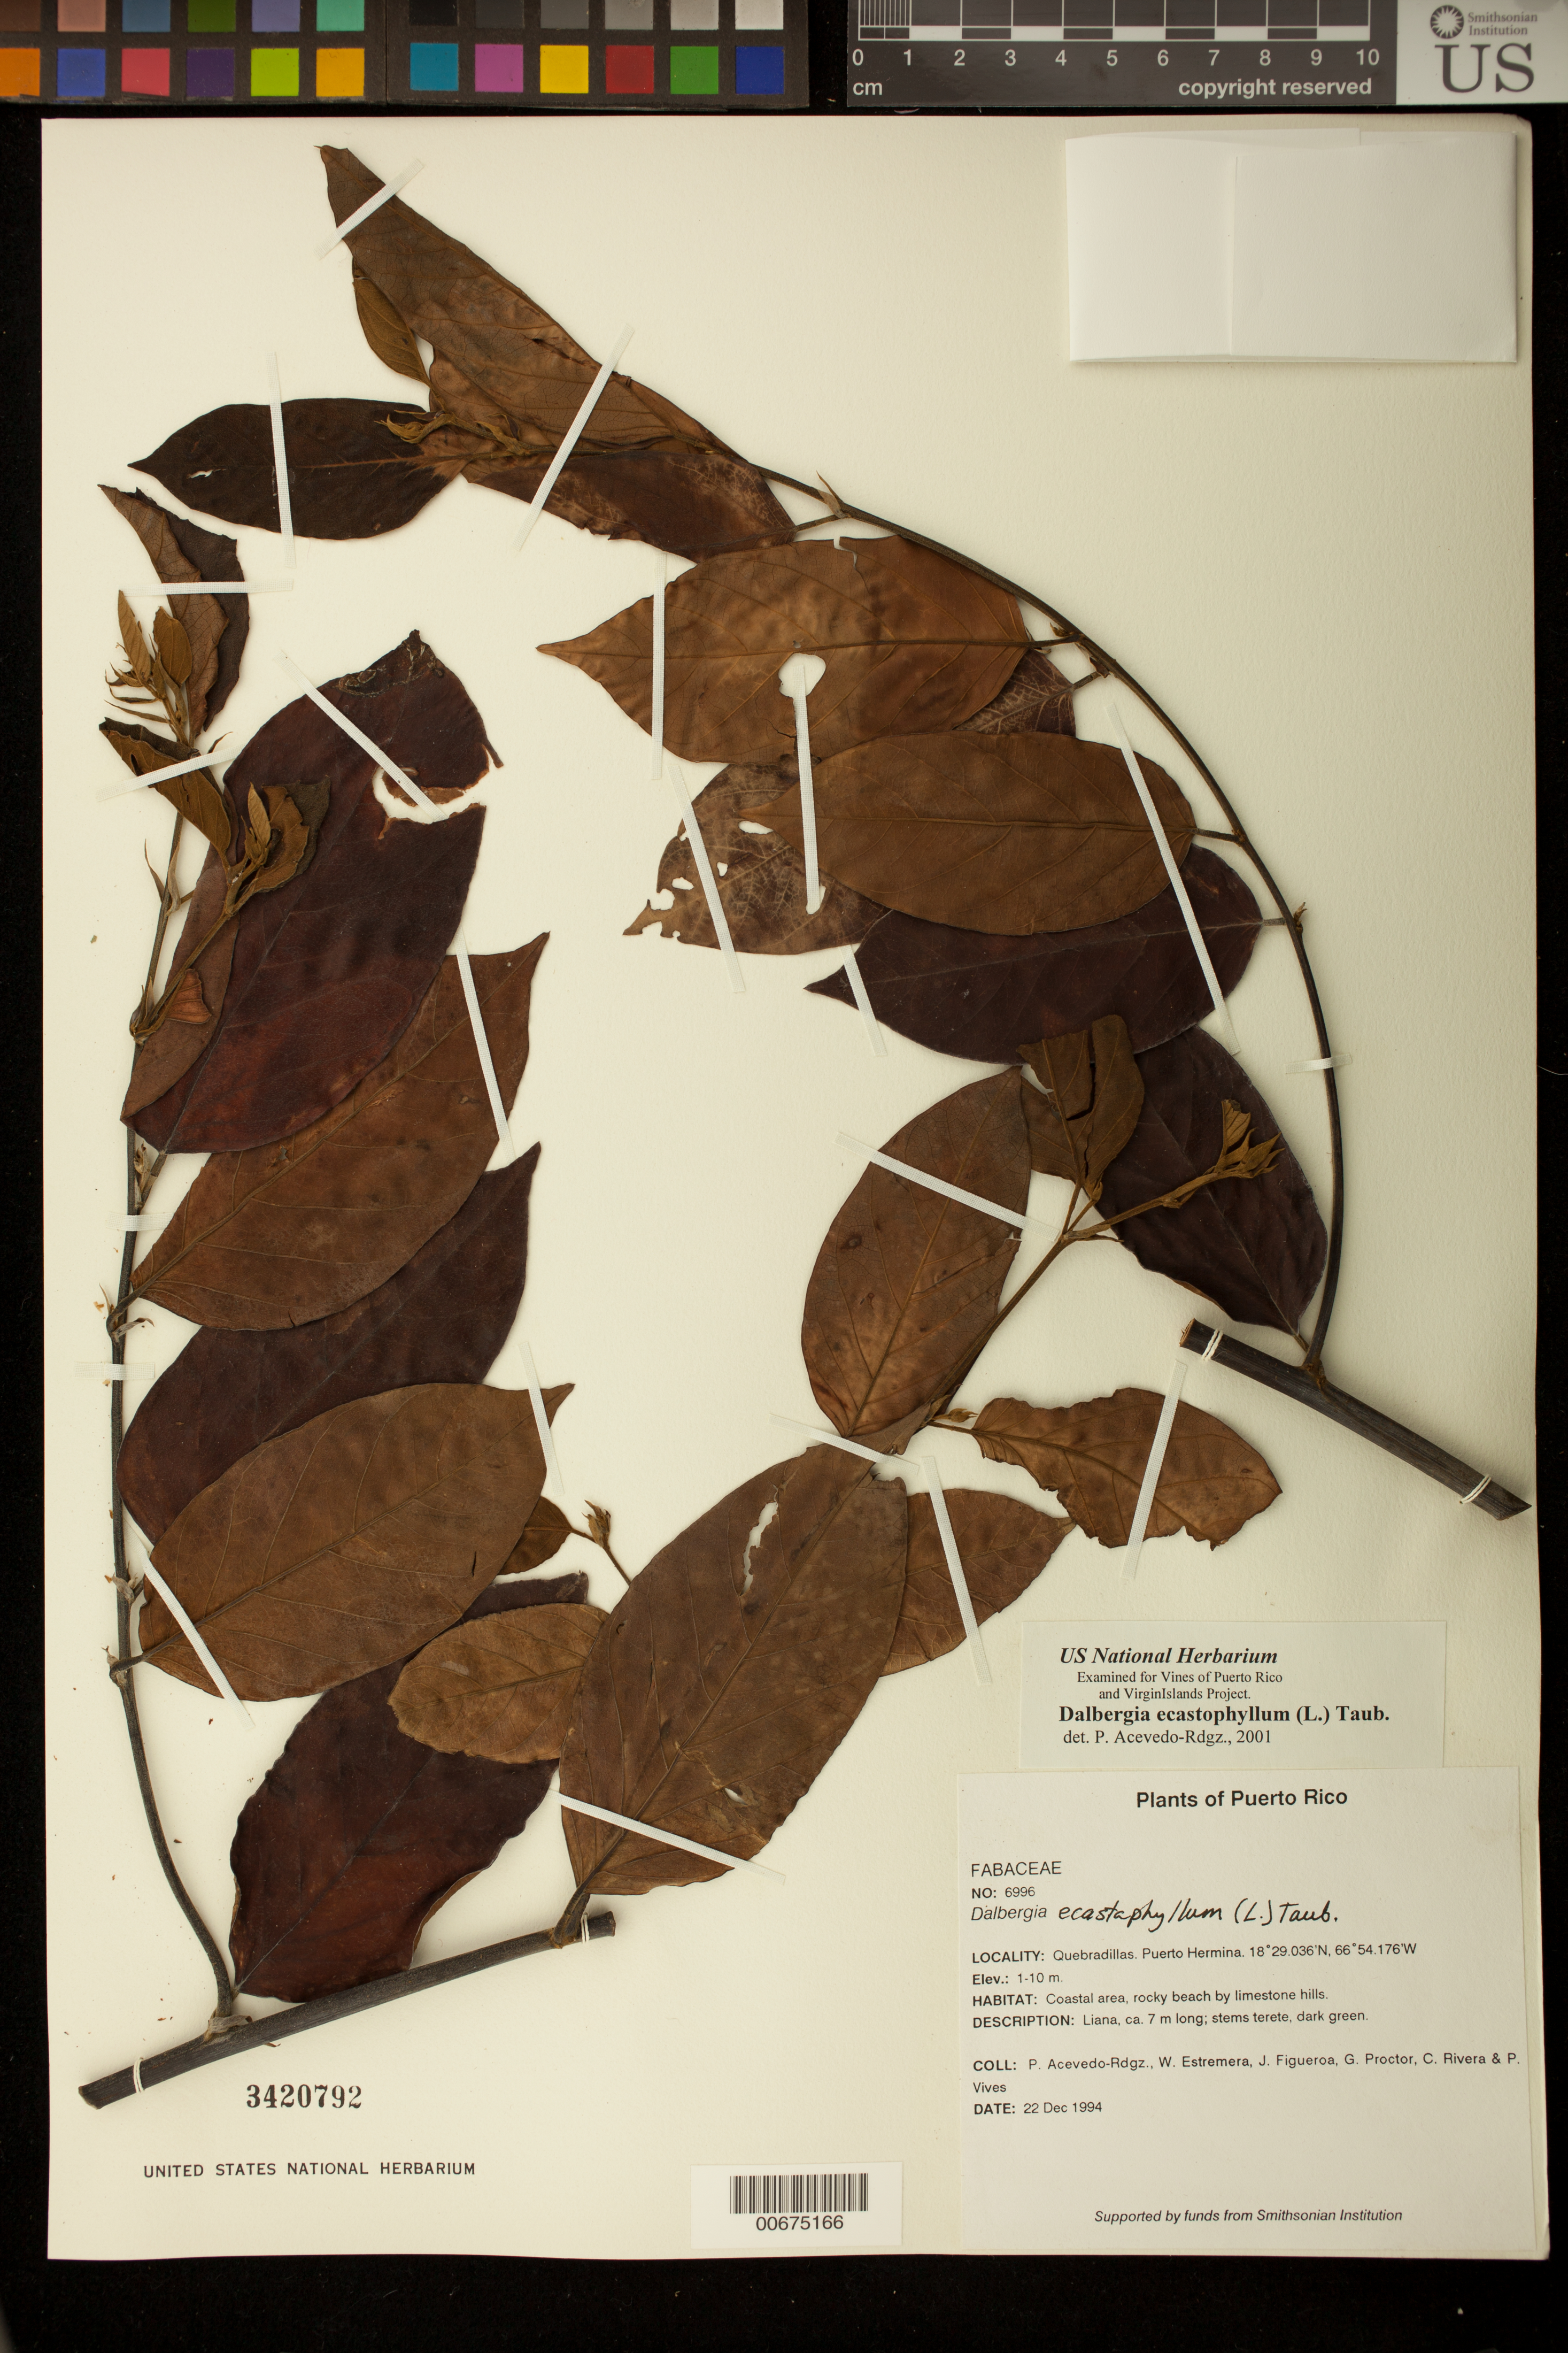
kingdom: Plantae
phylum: Tracheophyta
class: Magnoliopsida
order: Fabales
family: Fabaceae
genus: Dalbergia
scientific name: Dalbergia hecastophyllum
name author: (L.) Taub.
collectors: P. Acevedo-Rodr., W. Estremera, J. Figueroa, G. R. Proctor, C. Rivera & P. Vives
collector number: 6996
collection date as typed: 22 Dec 1994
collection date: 1994-12-22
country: Puerto Rico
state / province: Quebradillas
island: Puerto Rico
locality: Quebradillas. Puerto Hermina.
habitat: Coastal area, rocky beach by limestone hills.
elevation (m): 1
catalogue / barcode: US 3420792